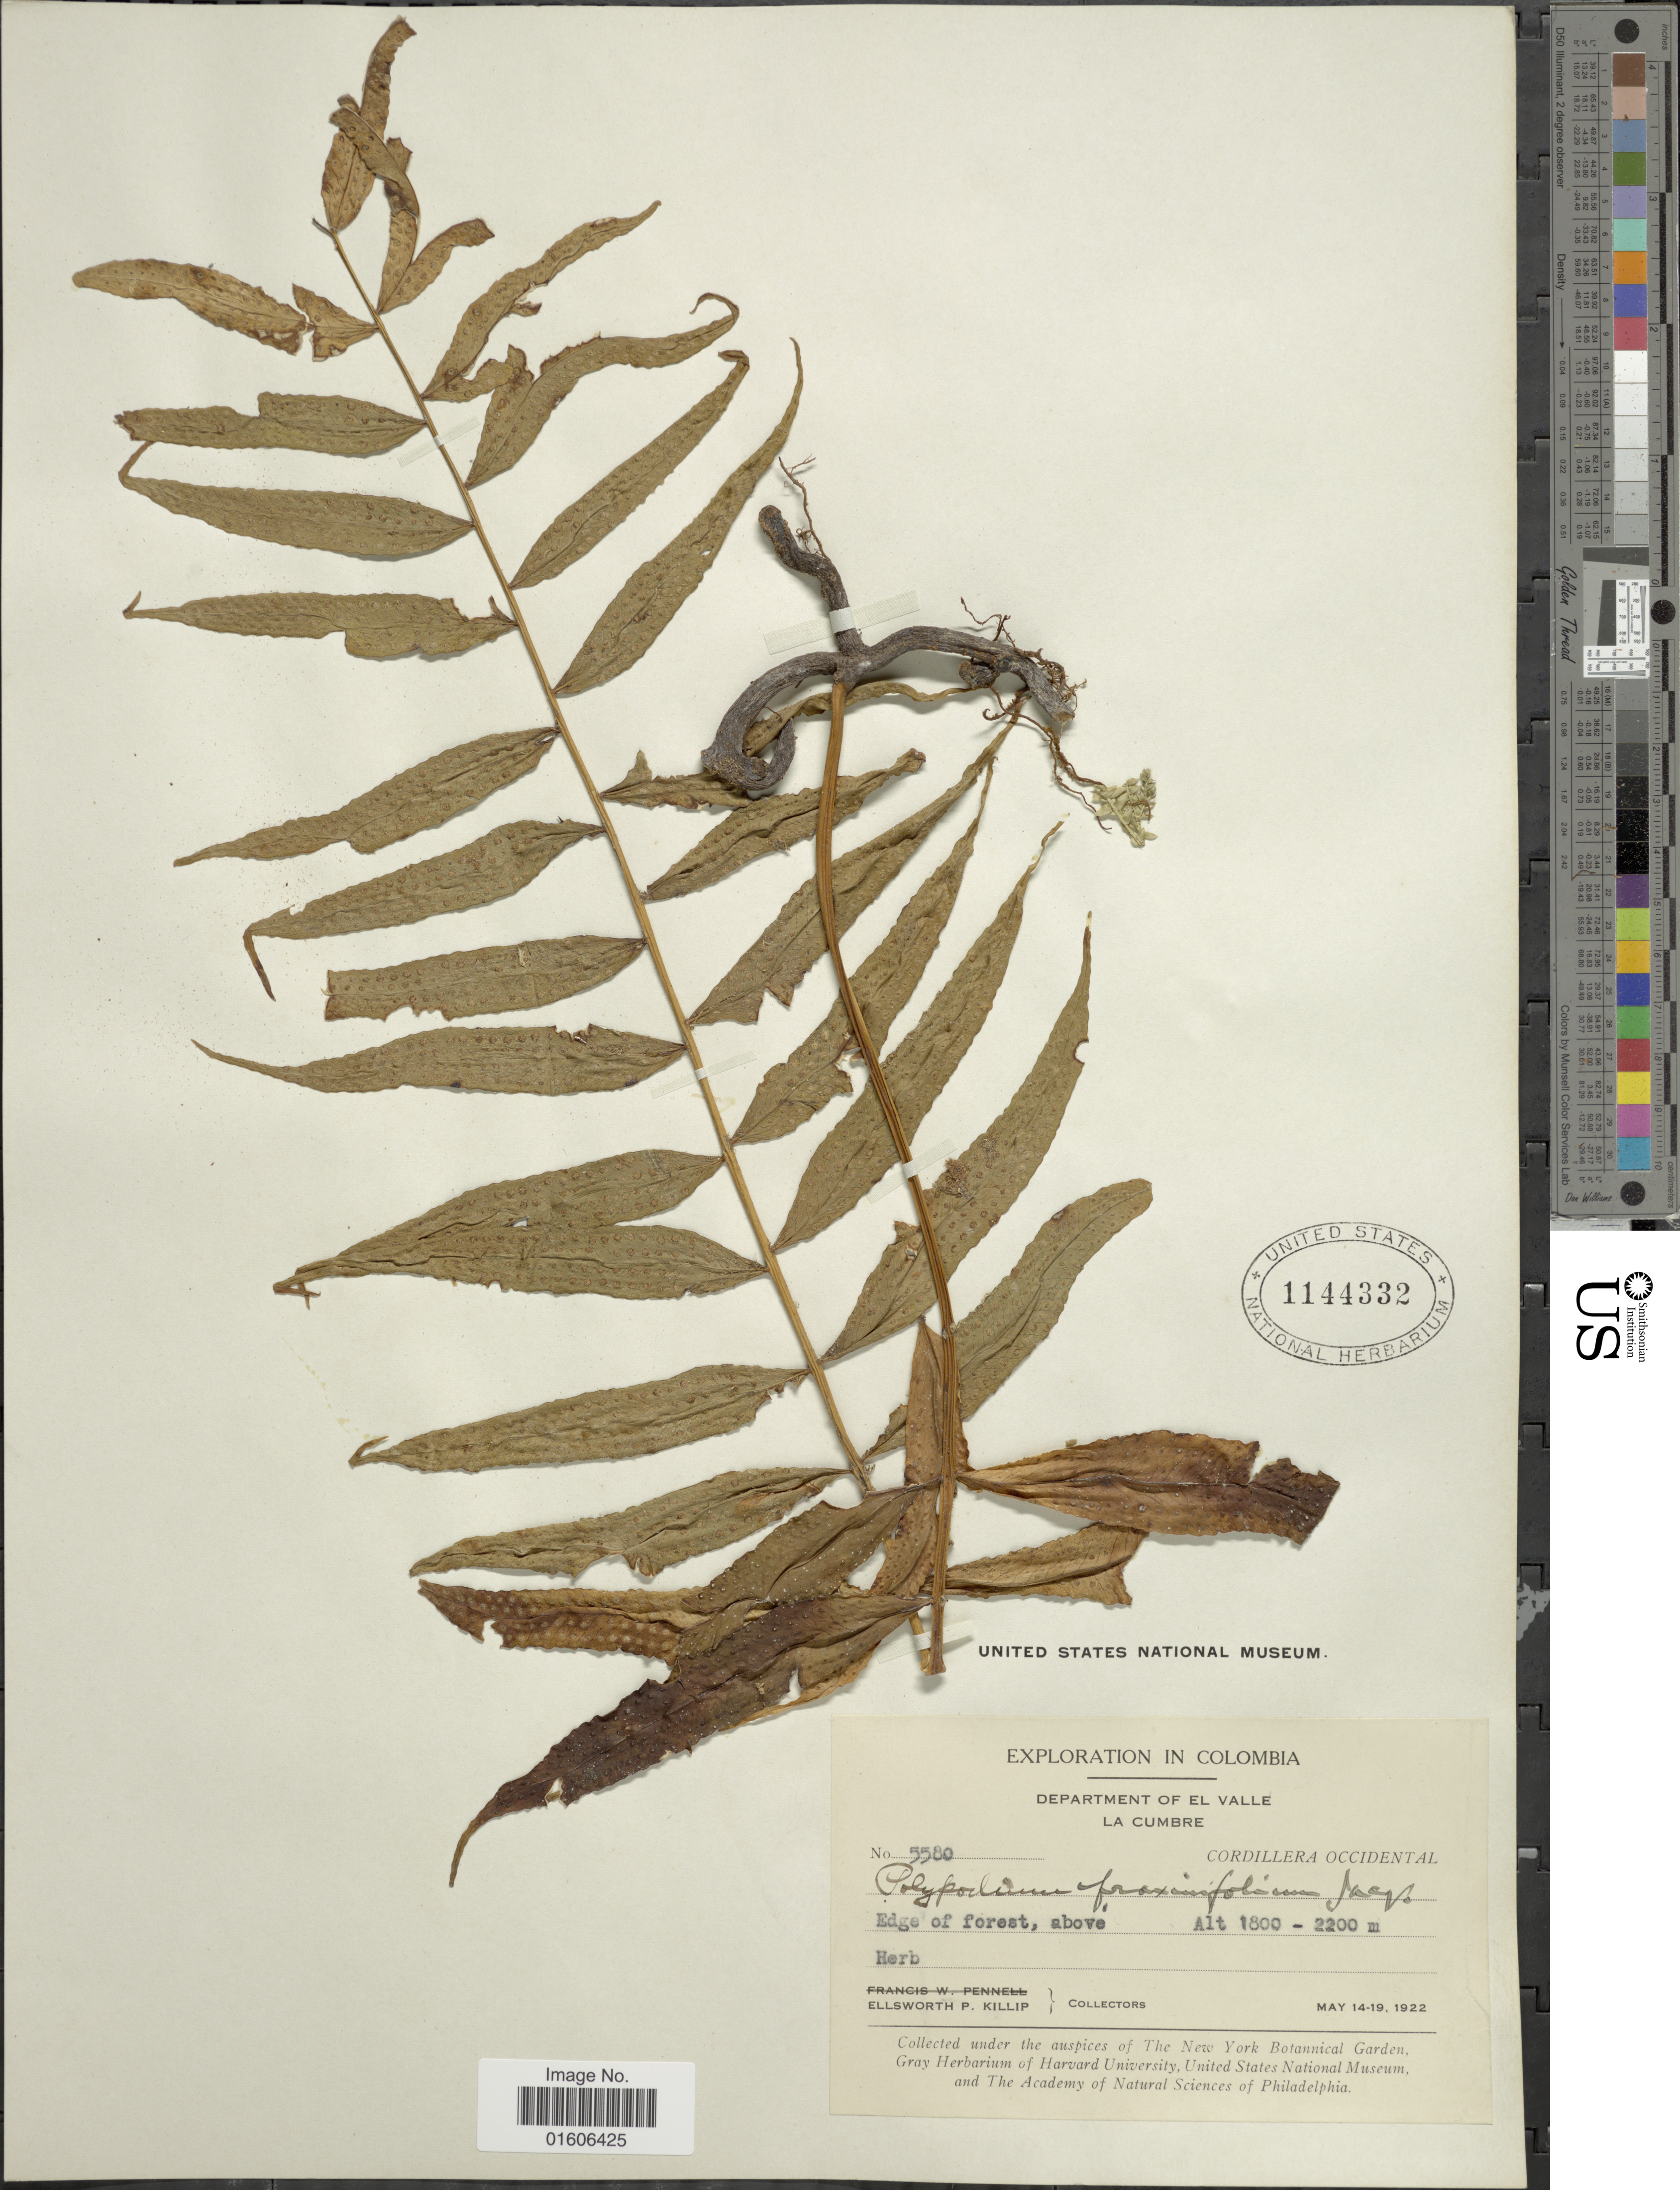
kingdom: Plantae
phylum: Tracheophyta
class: Polypodiopsida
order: Polypodiales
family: Polypodiaceae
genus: Serpocaulon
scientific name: Serpocaulon fraxinifolium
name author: (Jacq.) A.R. Sm.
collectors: E. P. Killip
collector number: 5580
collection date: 1922-05-14/1922-05-19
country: Colombia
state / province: Valle del Cauca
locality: Department of El Valle. La Cumbre. Cordillera Occidental.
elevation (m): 1800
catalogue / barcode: US 1144332